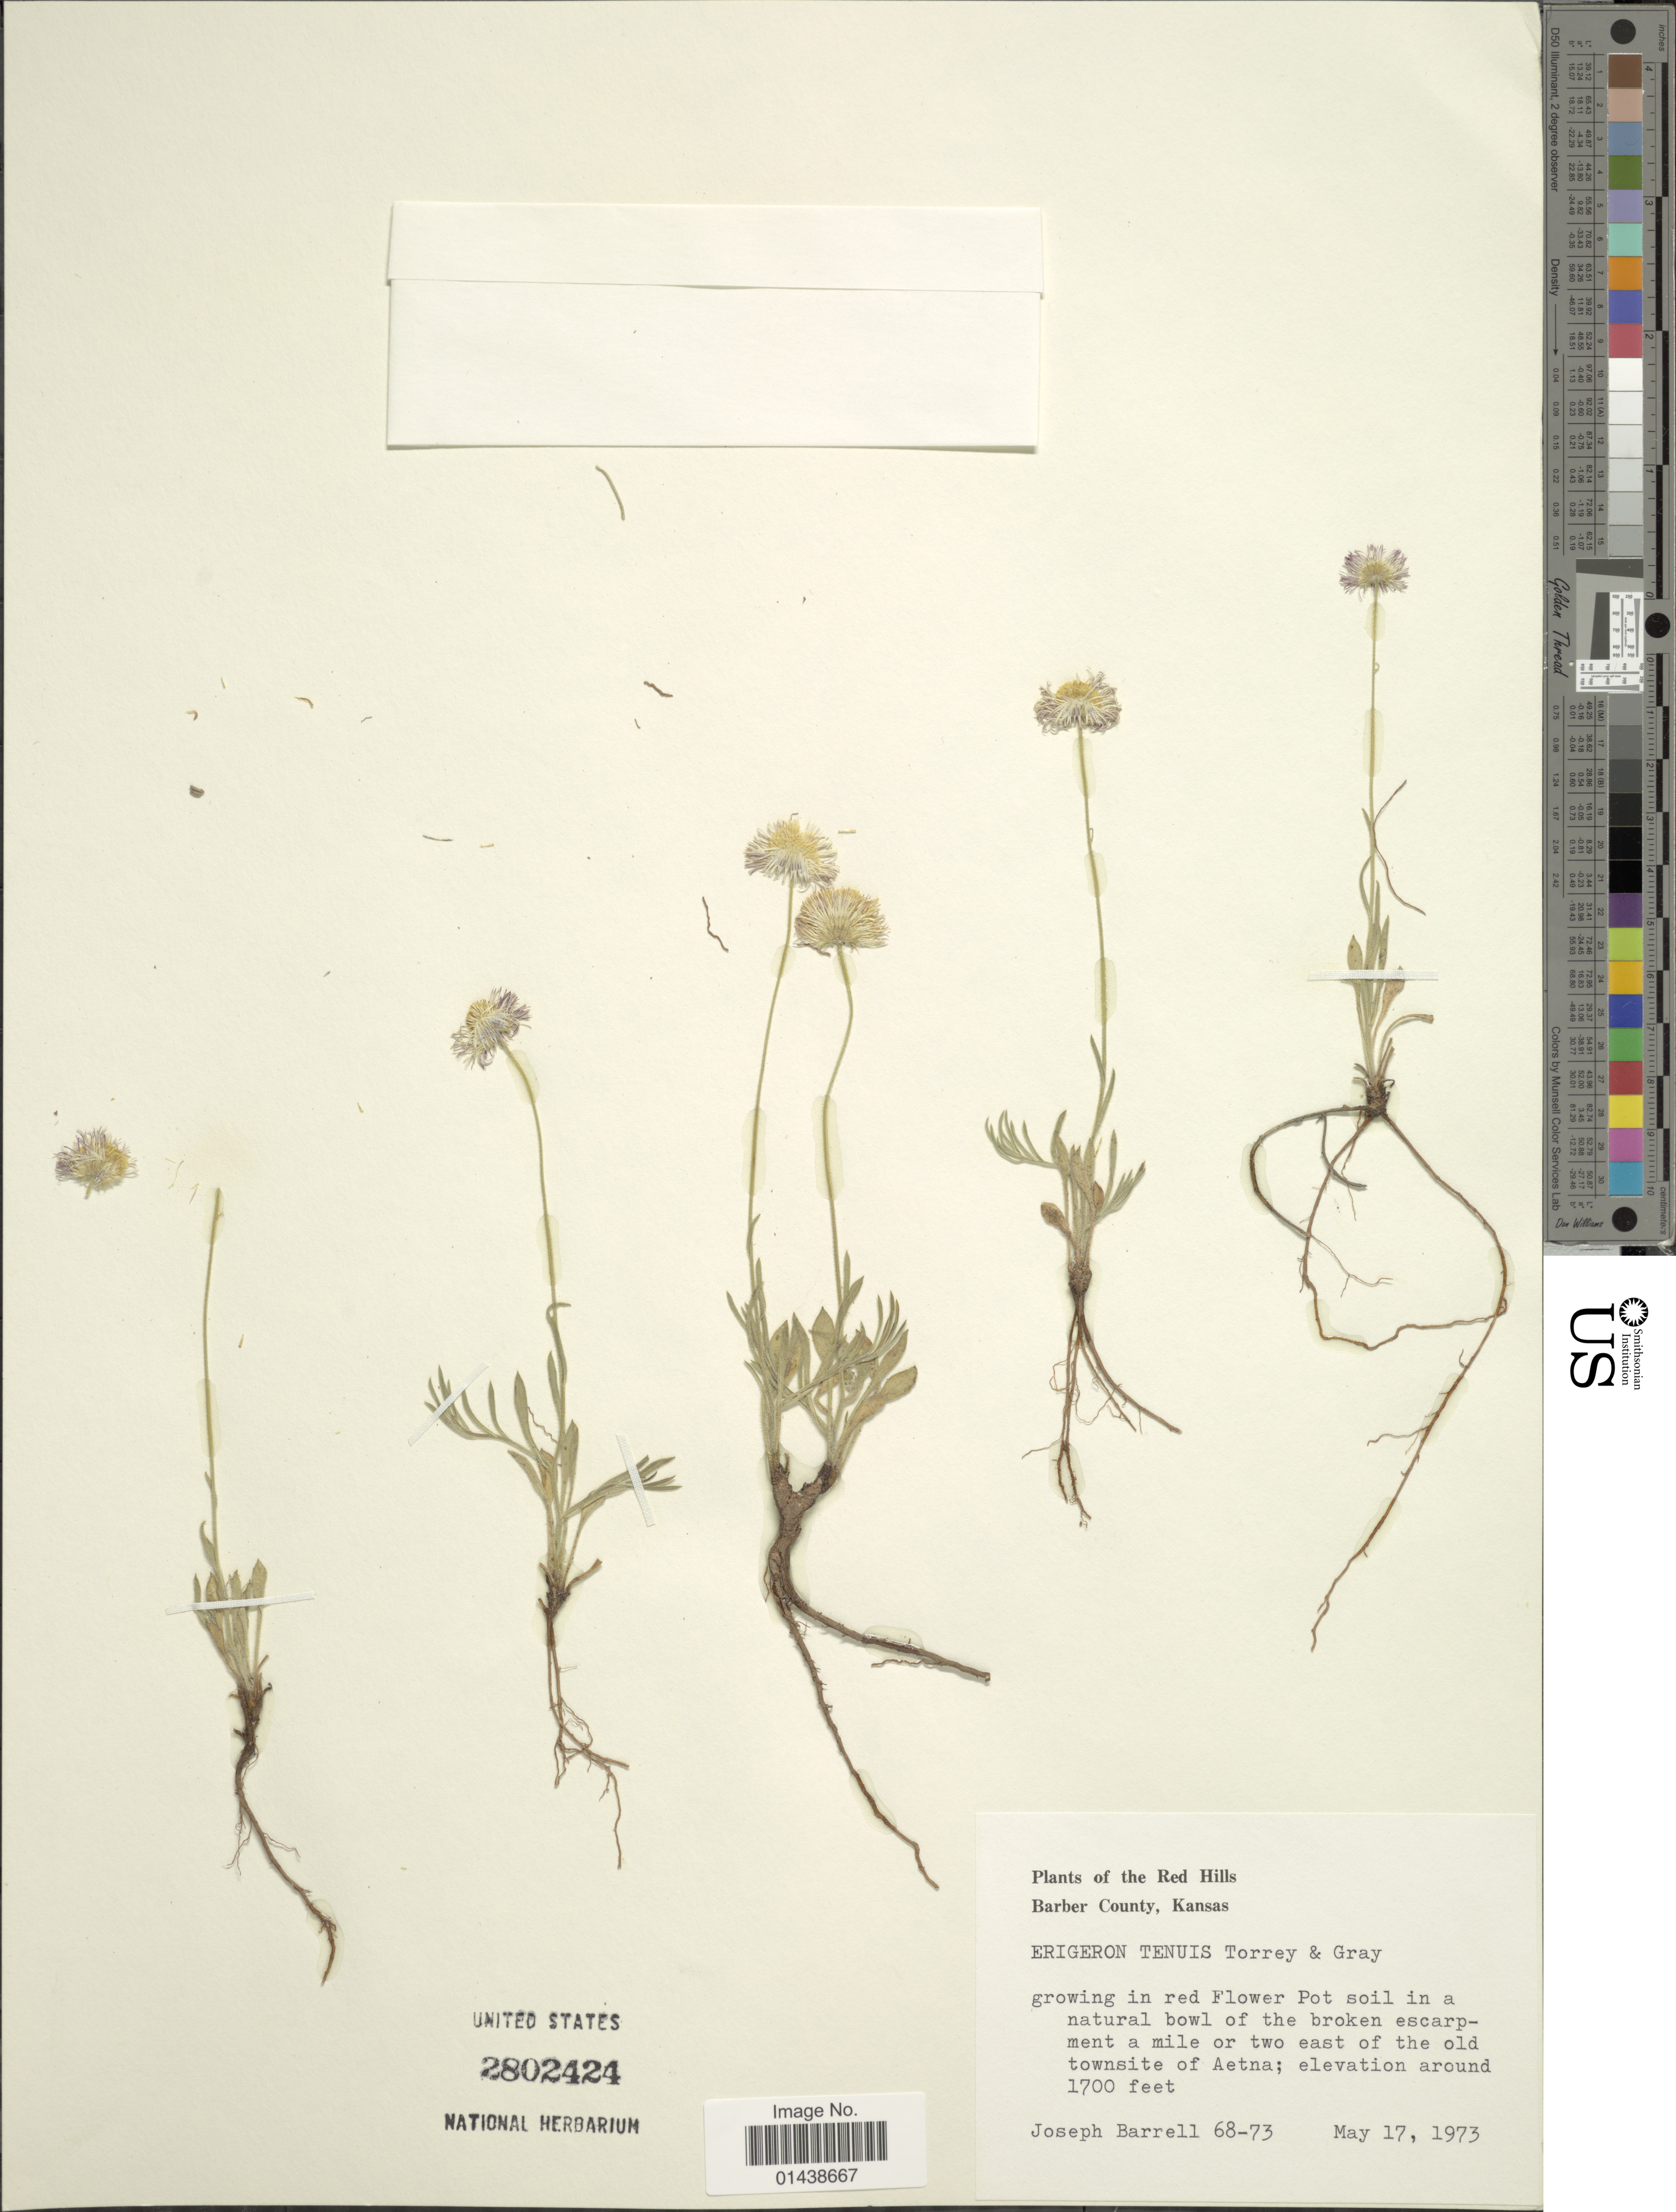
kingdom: Plantae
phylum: Tracheophyta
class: Magnoliopsida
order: Asterales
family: Asteraceae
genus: Erigeron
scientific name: Erigeron nudiflorus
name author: Buckley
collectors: J. Barrell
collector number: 68-73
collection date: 1973-05-17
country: United States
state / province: Kansas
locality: Red Hills, Barber County. natural bowl of the broken escarpment a mile or two east of the old townsite of Aetna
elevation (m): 518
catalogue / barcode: US 2802424